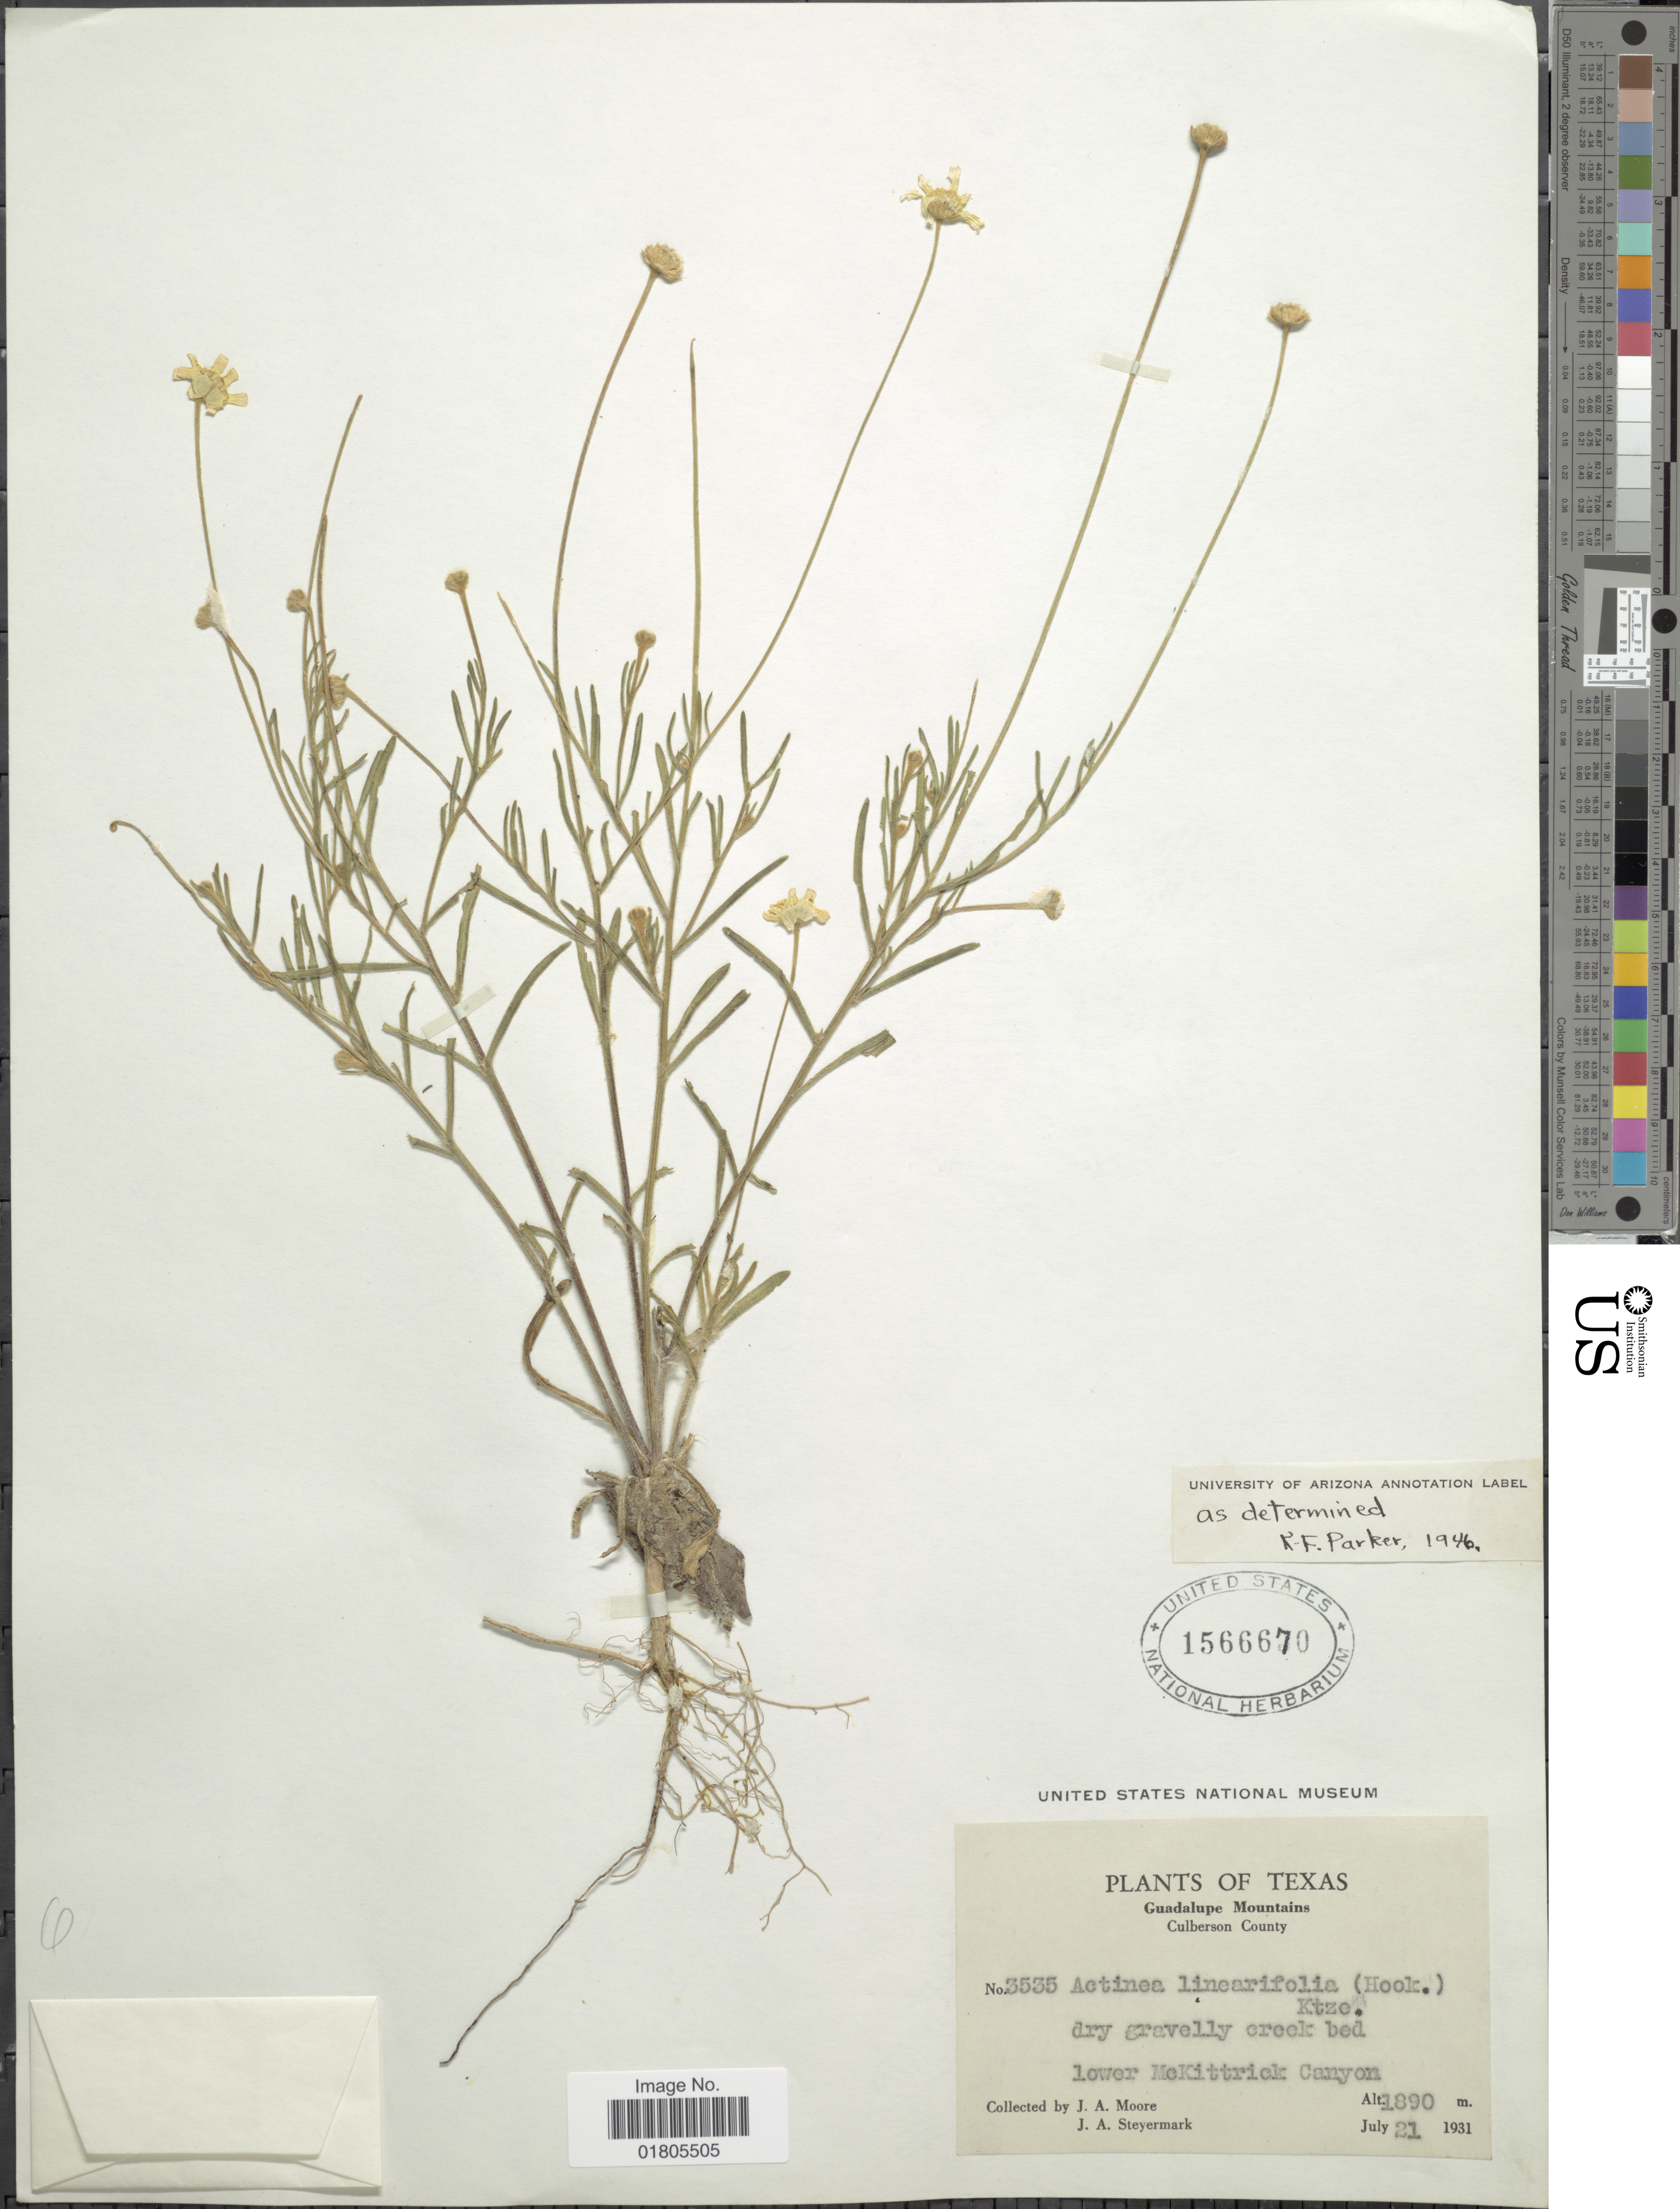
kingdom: Plantae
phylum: Tracheophyta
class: Magnoliopsida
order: Asterales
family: Asteraceae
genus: Actinea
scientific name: Actinea linearifolia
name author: (Hook.) Kuntze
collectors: J. A. Moore & J. Steyermark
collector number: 3535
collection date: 1931-07-21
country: United States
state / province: Texas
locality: Guadalupe Mountains. Culberson County. Dry gravelly creek bed lower McKittrick Canyon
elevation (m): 1890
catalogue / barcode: US 1566670